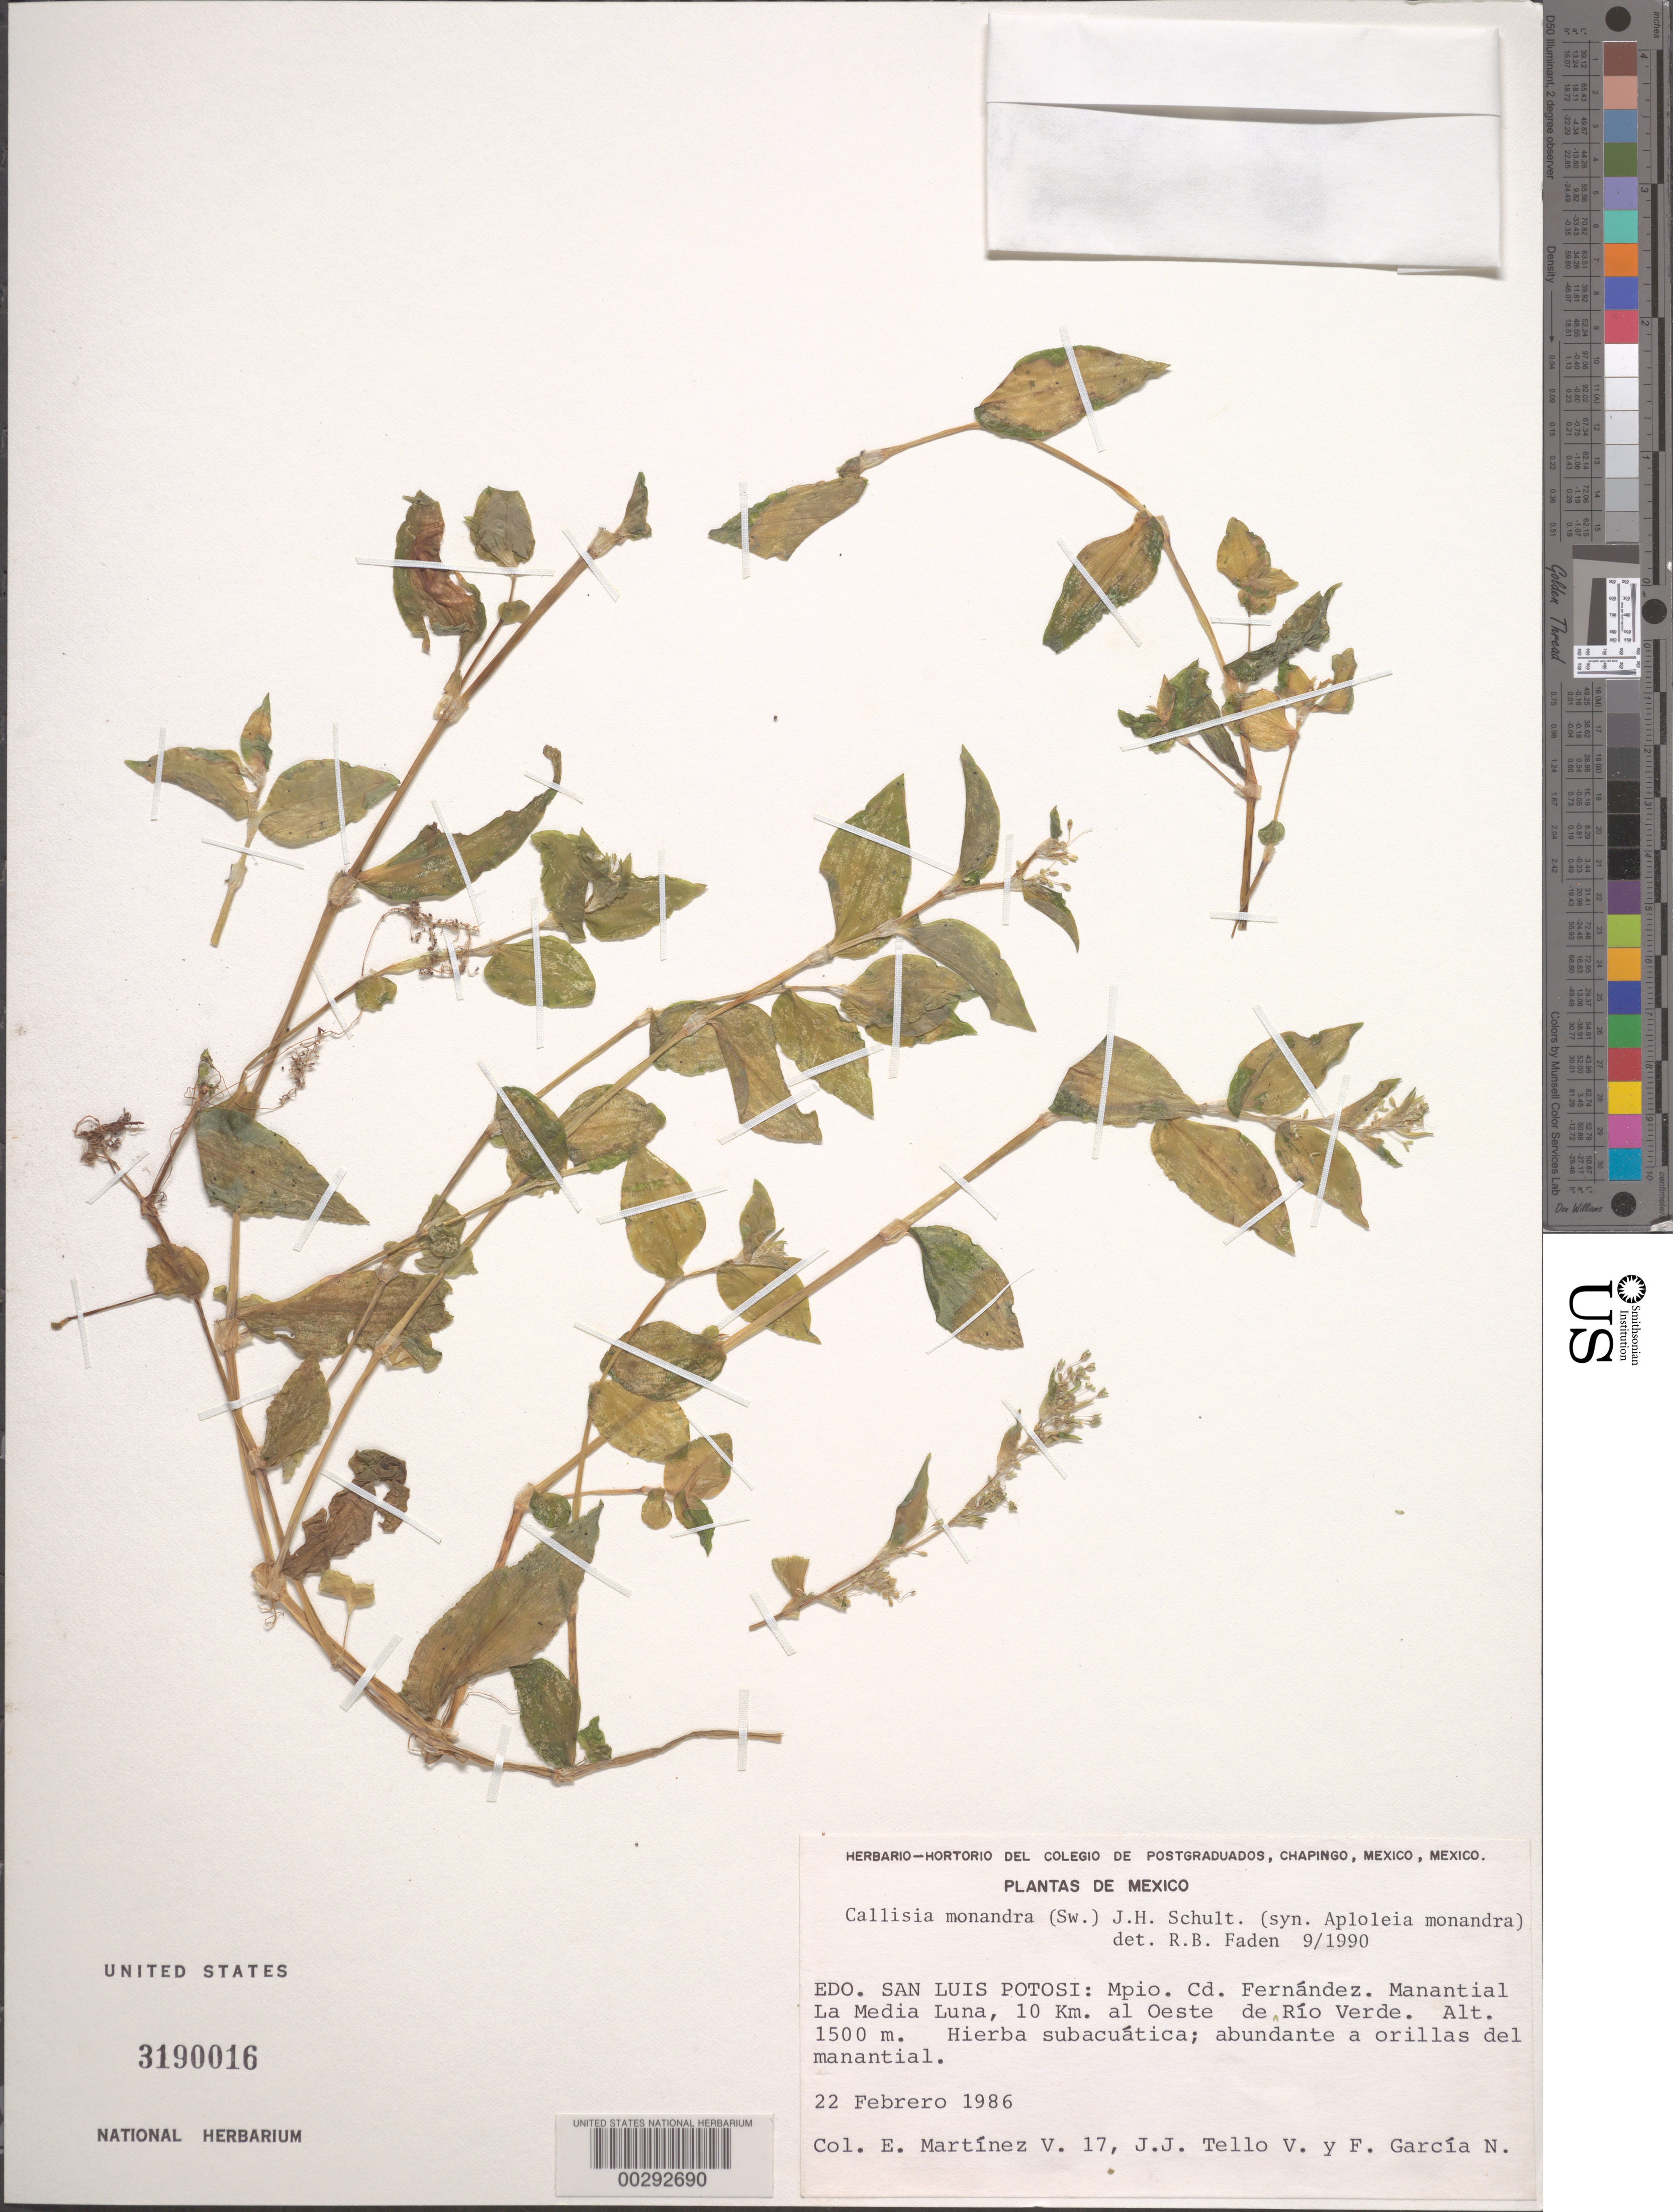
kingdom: Plantae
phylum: Tracheophyta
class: Liliopsida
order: Commelinales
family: Commelinaceae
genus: Callisia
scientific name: Callisia monandra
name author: (Sw.) Schult. & Schult. f.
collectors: E. Martinez V., J. Tello, V. Garcia & F. Garcia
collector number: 17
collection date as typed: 22 Feb 1986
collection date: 1986-02-22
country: Mexico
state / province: San Luis Potosí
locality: Fernandez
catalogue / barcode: US 3190016